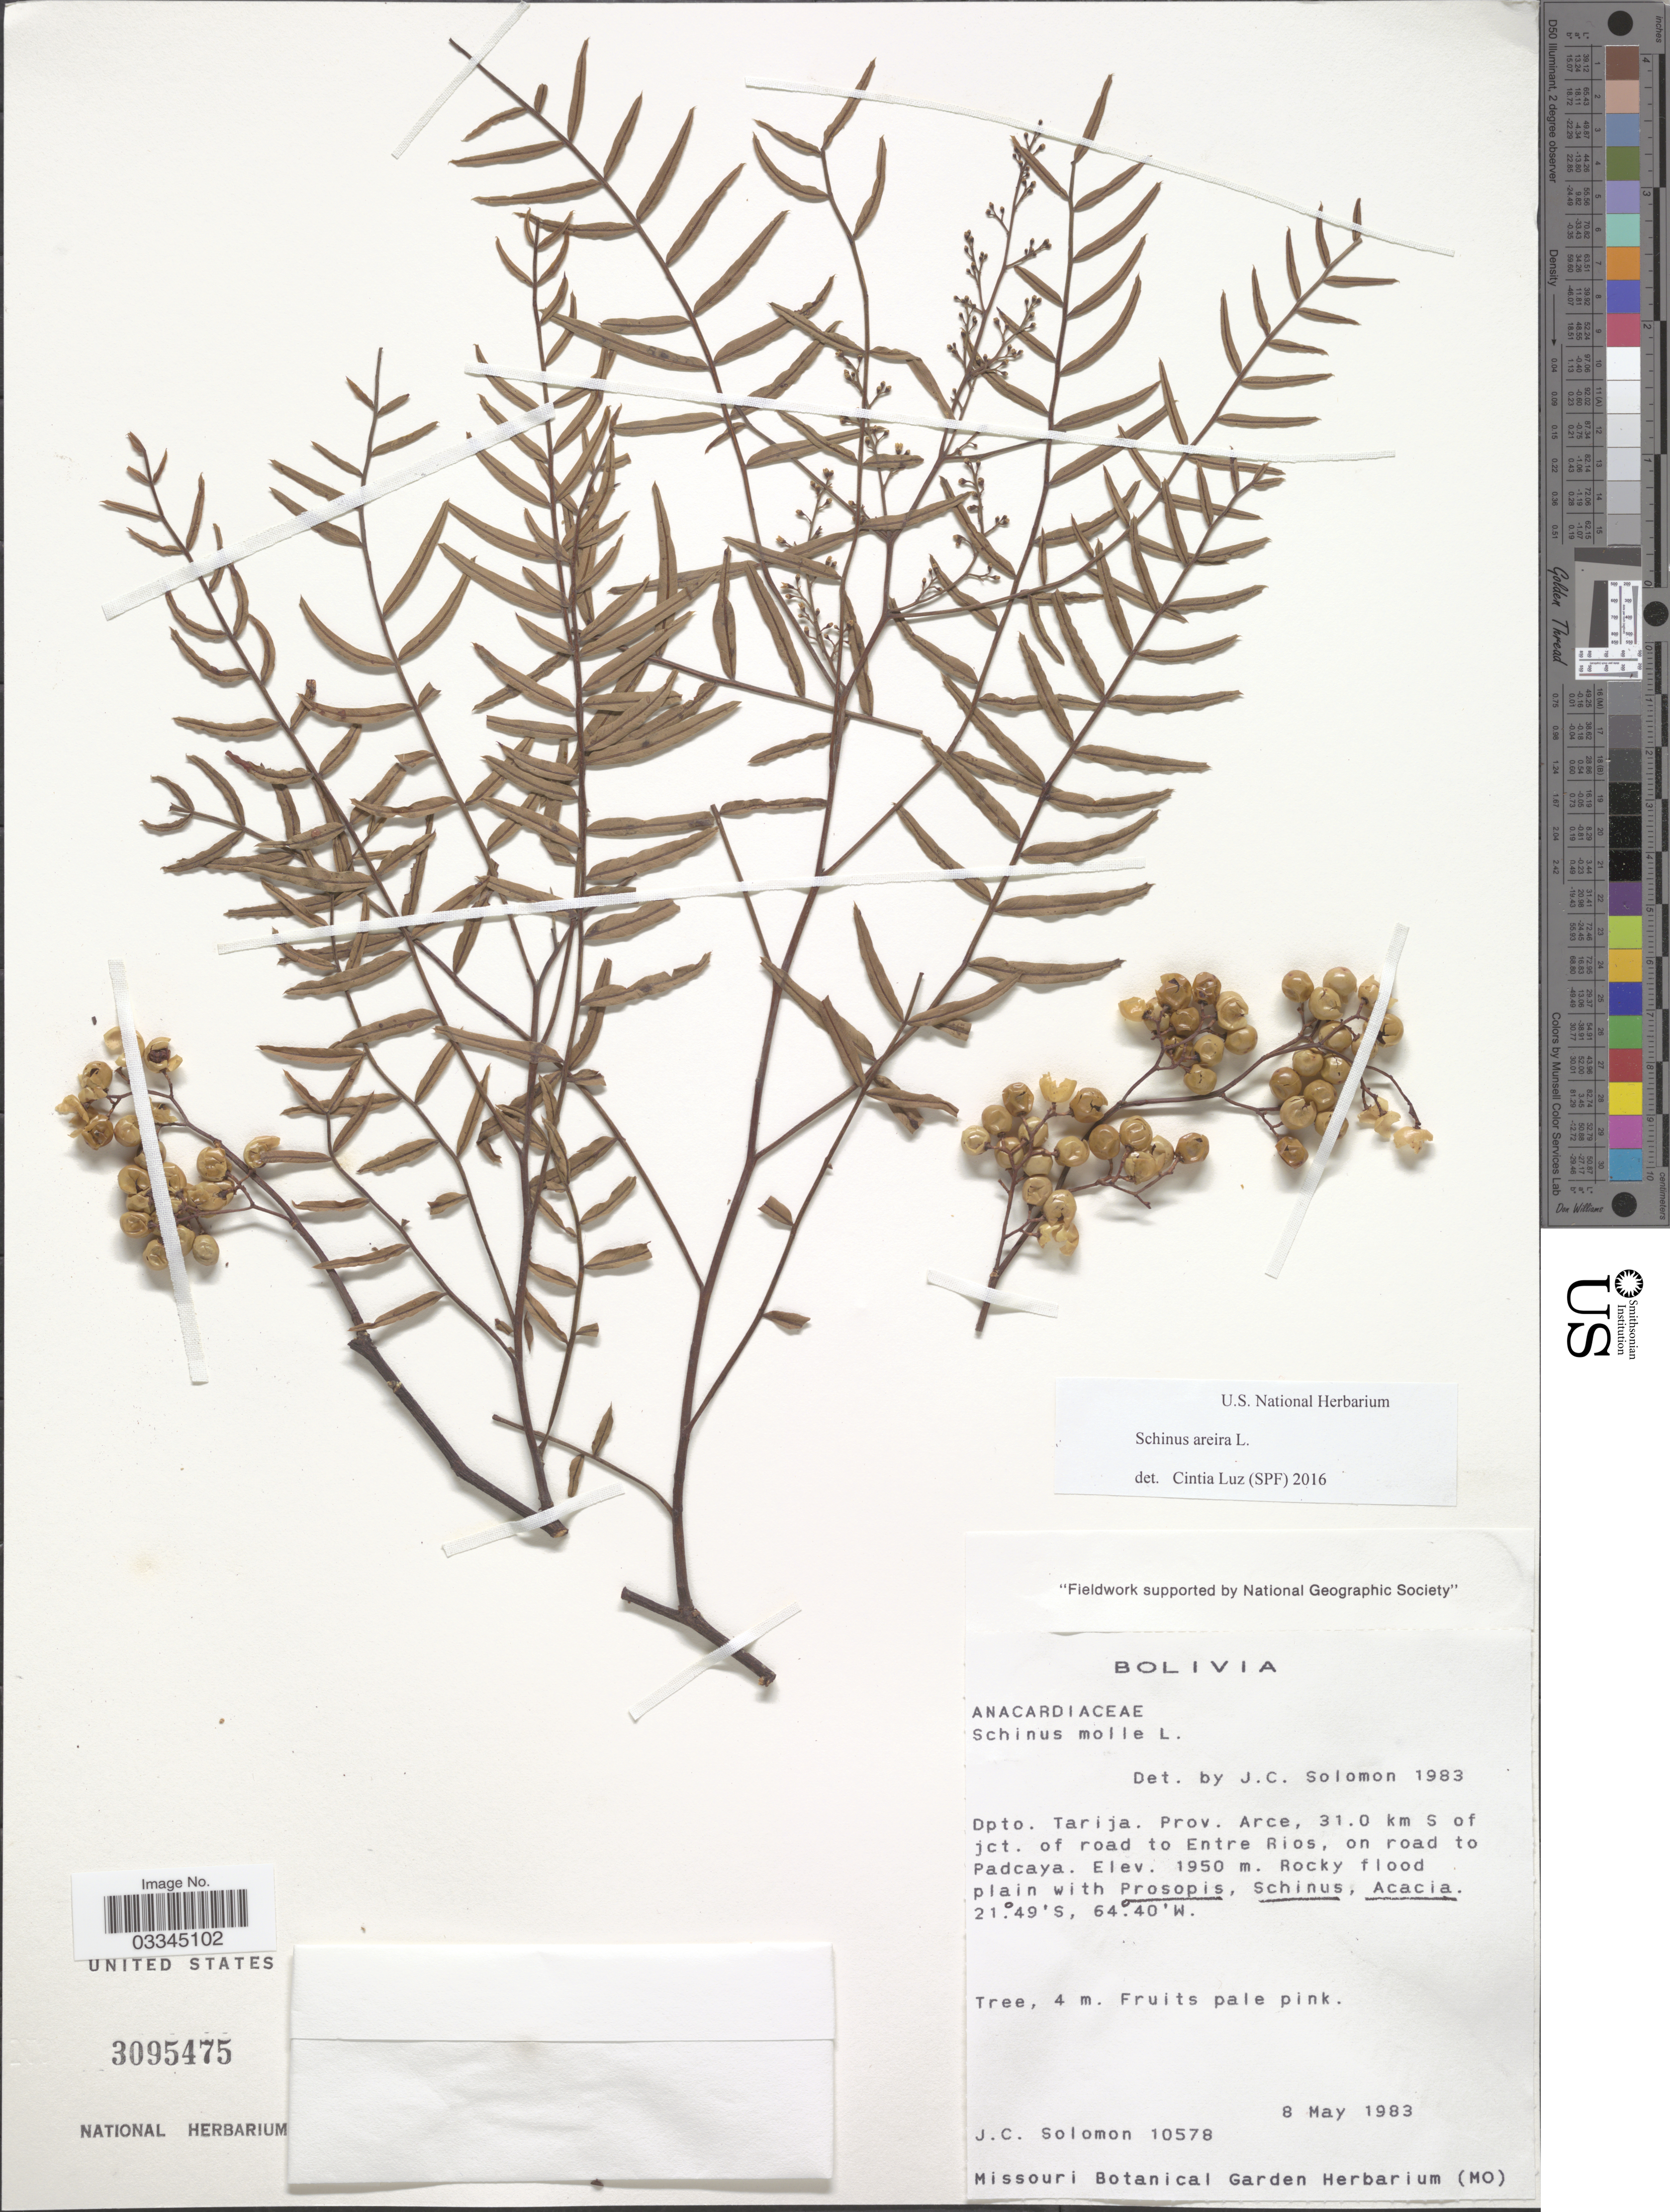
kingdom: Plantae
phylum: Tracheophyta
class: Magnoliopsida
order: Sapindales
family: Anacardiaceae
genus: Schinus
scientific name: Schinus areira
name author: L.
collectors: J. C. Solomon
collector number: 10578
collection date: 1983-05-08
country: Bolivia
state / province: Tarija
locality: Dpto. Tarija. Prov. Arce, 31.0 km S of jct. of road to Entre Rios, on road to Padcaya.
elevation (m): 1950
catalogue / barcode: US 3095475